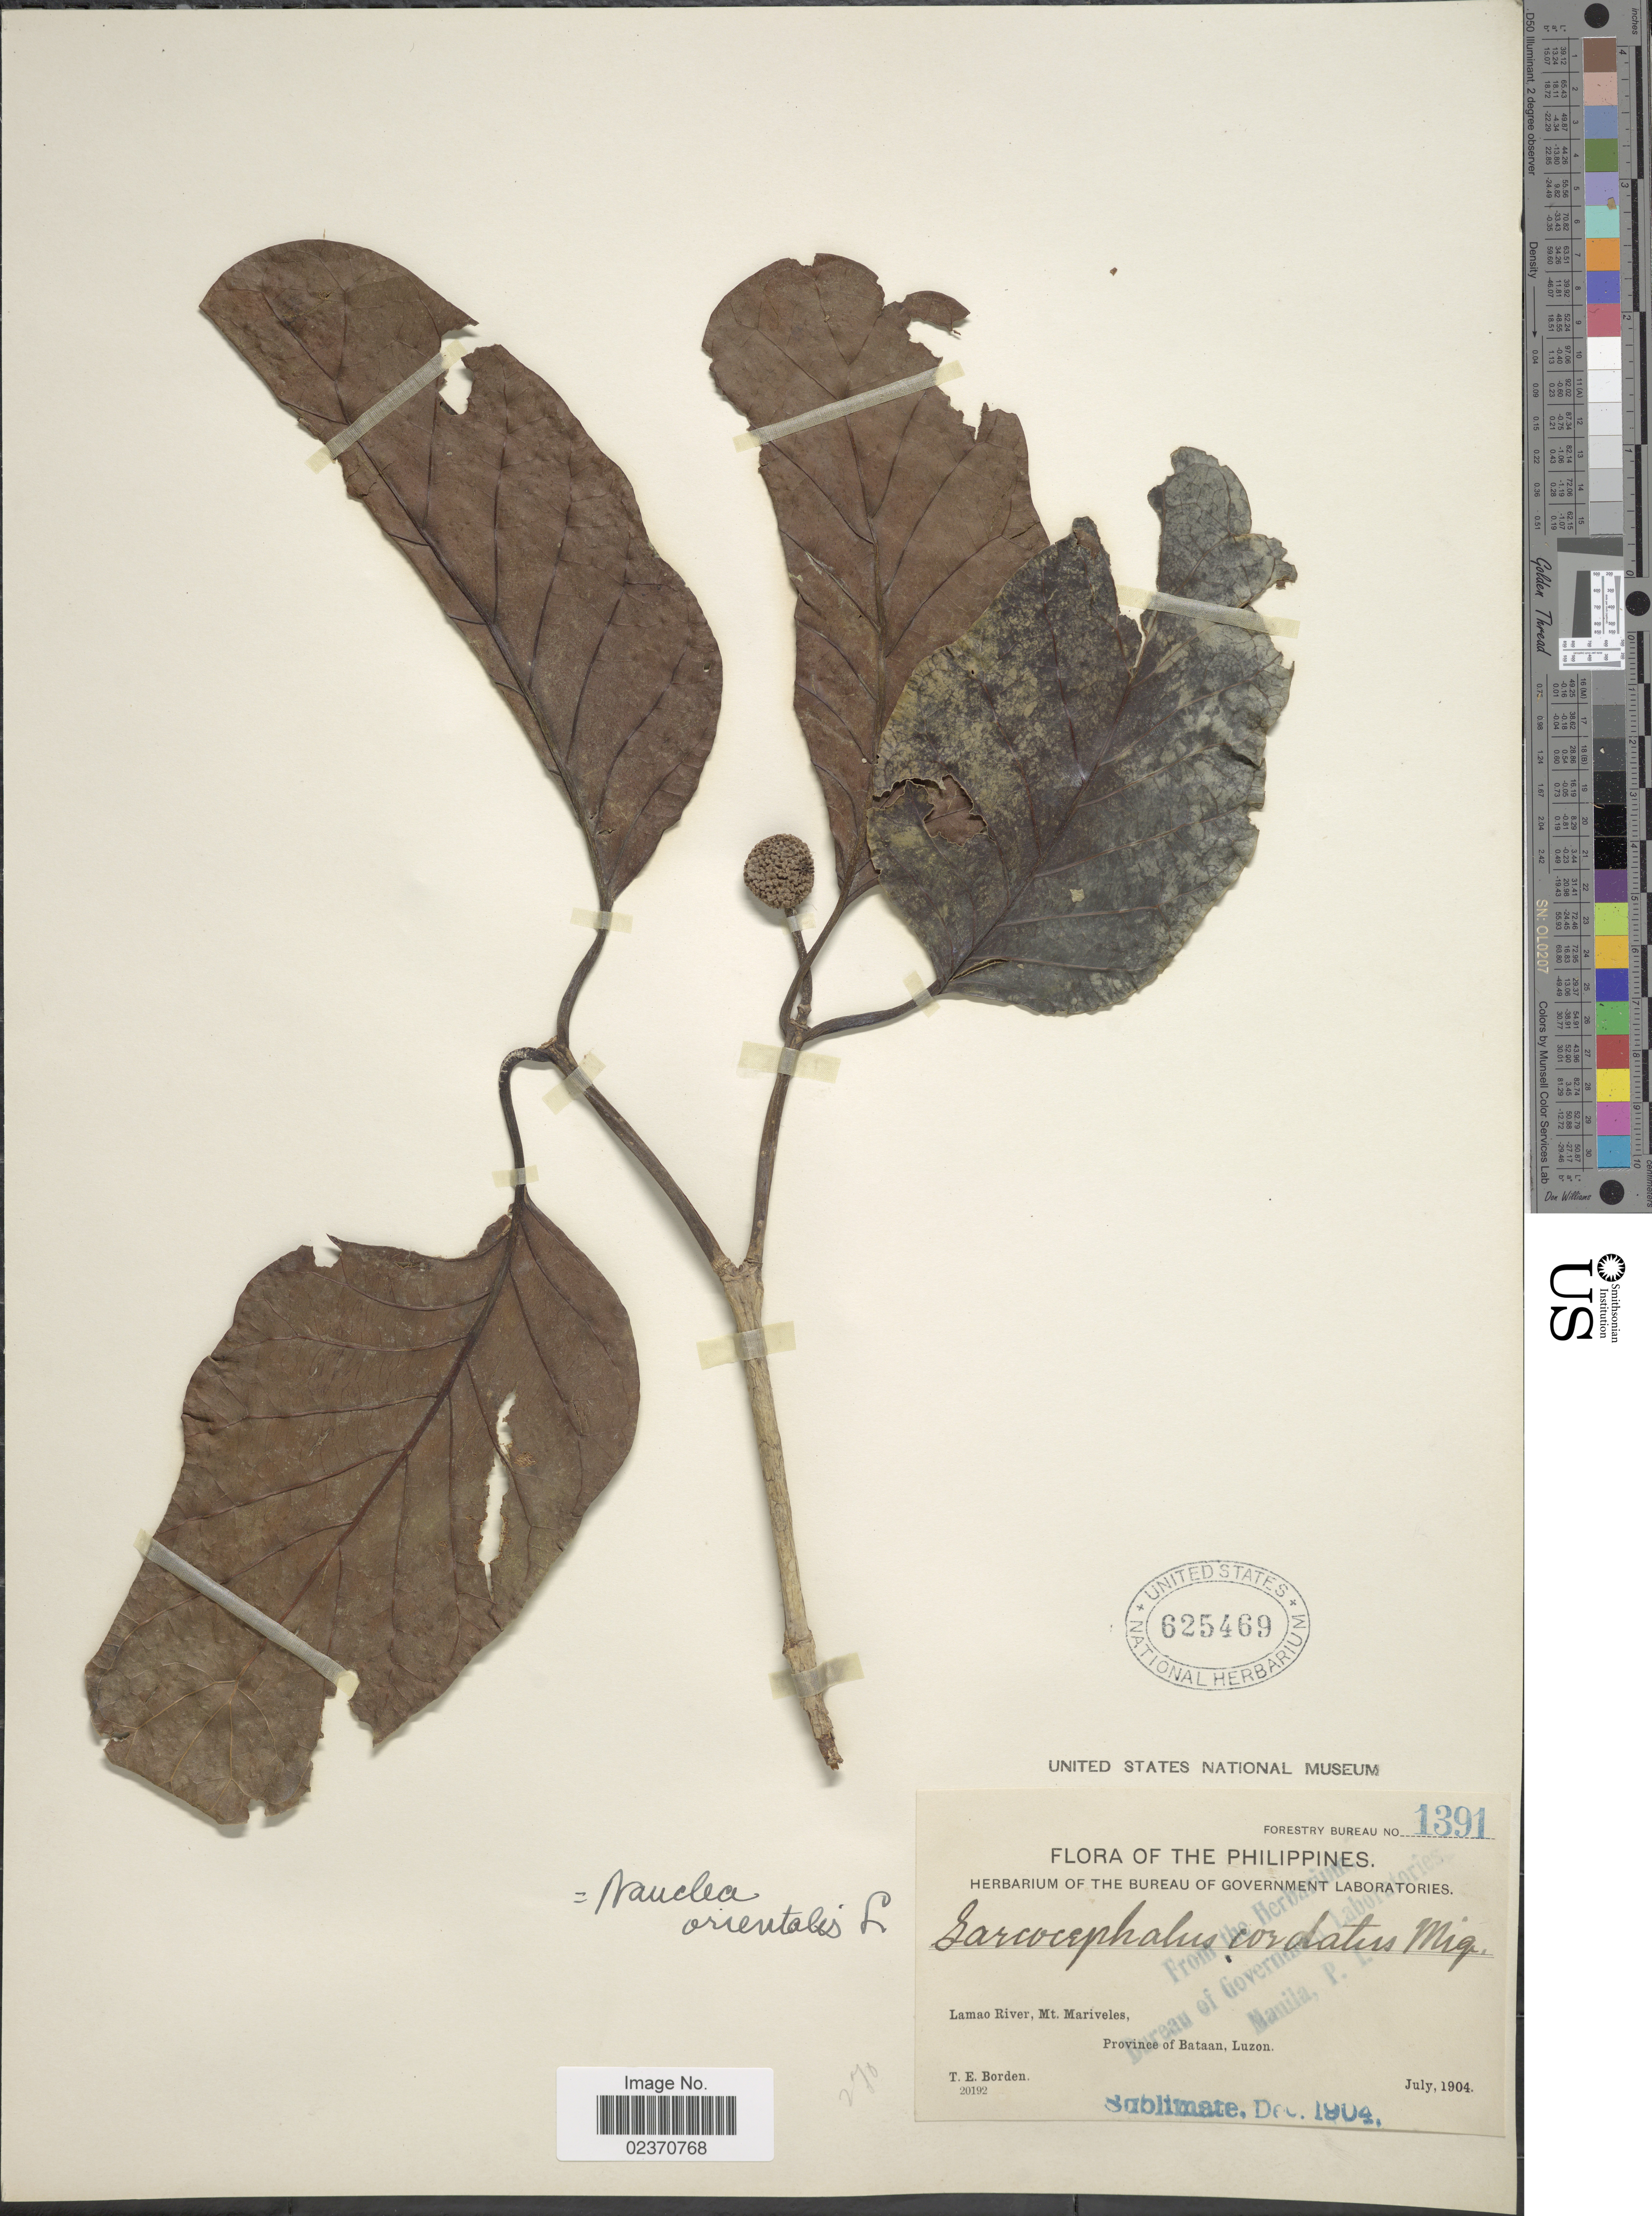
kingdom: Plantae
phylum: Tracheophyta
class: Magnoliopsida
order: Gentianales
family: Rubiaceae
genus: Nauclea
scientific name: Nauclea orientalis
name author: (L.) L.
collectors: T. E. Borden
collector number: Forestry Bureau 1391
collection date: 1904-07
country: Philippines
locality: Lamao River, Mt. Mariveles, Province of Bataan, Luzon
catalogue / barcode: US 625469